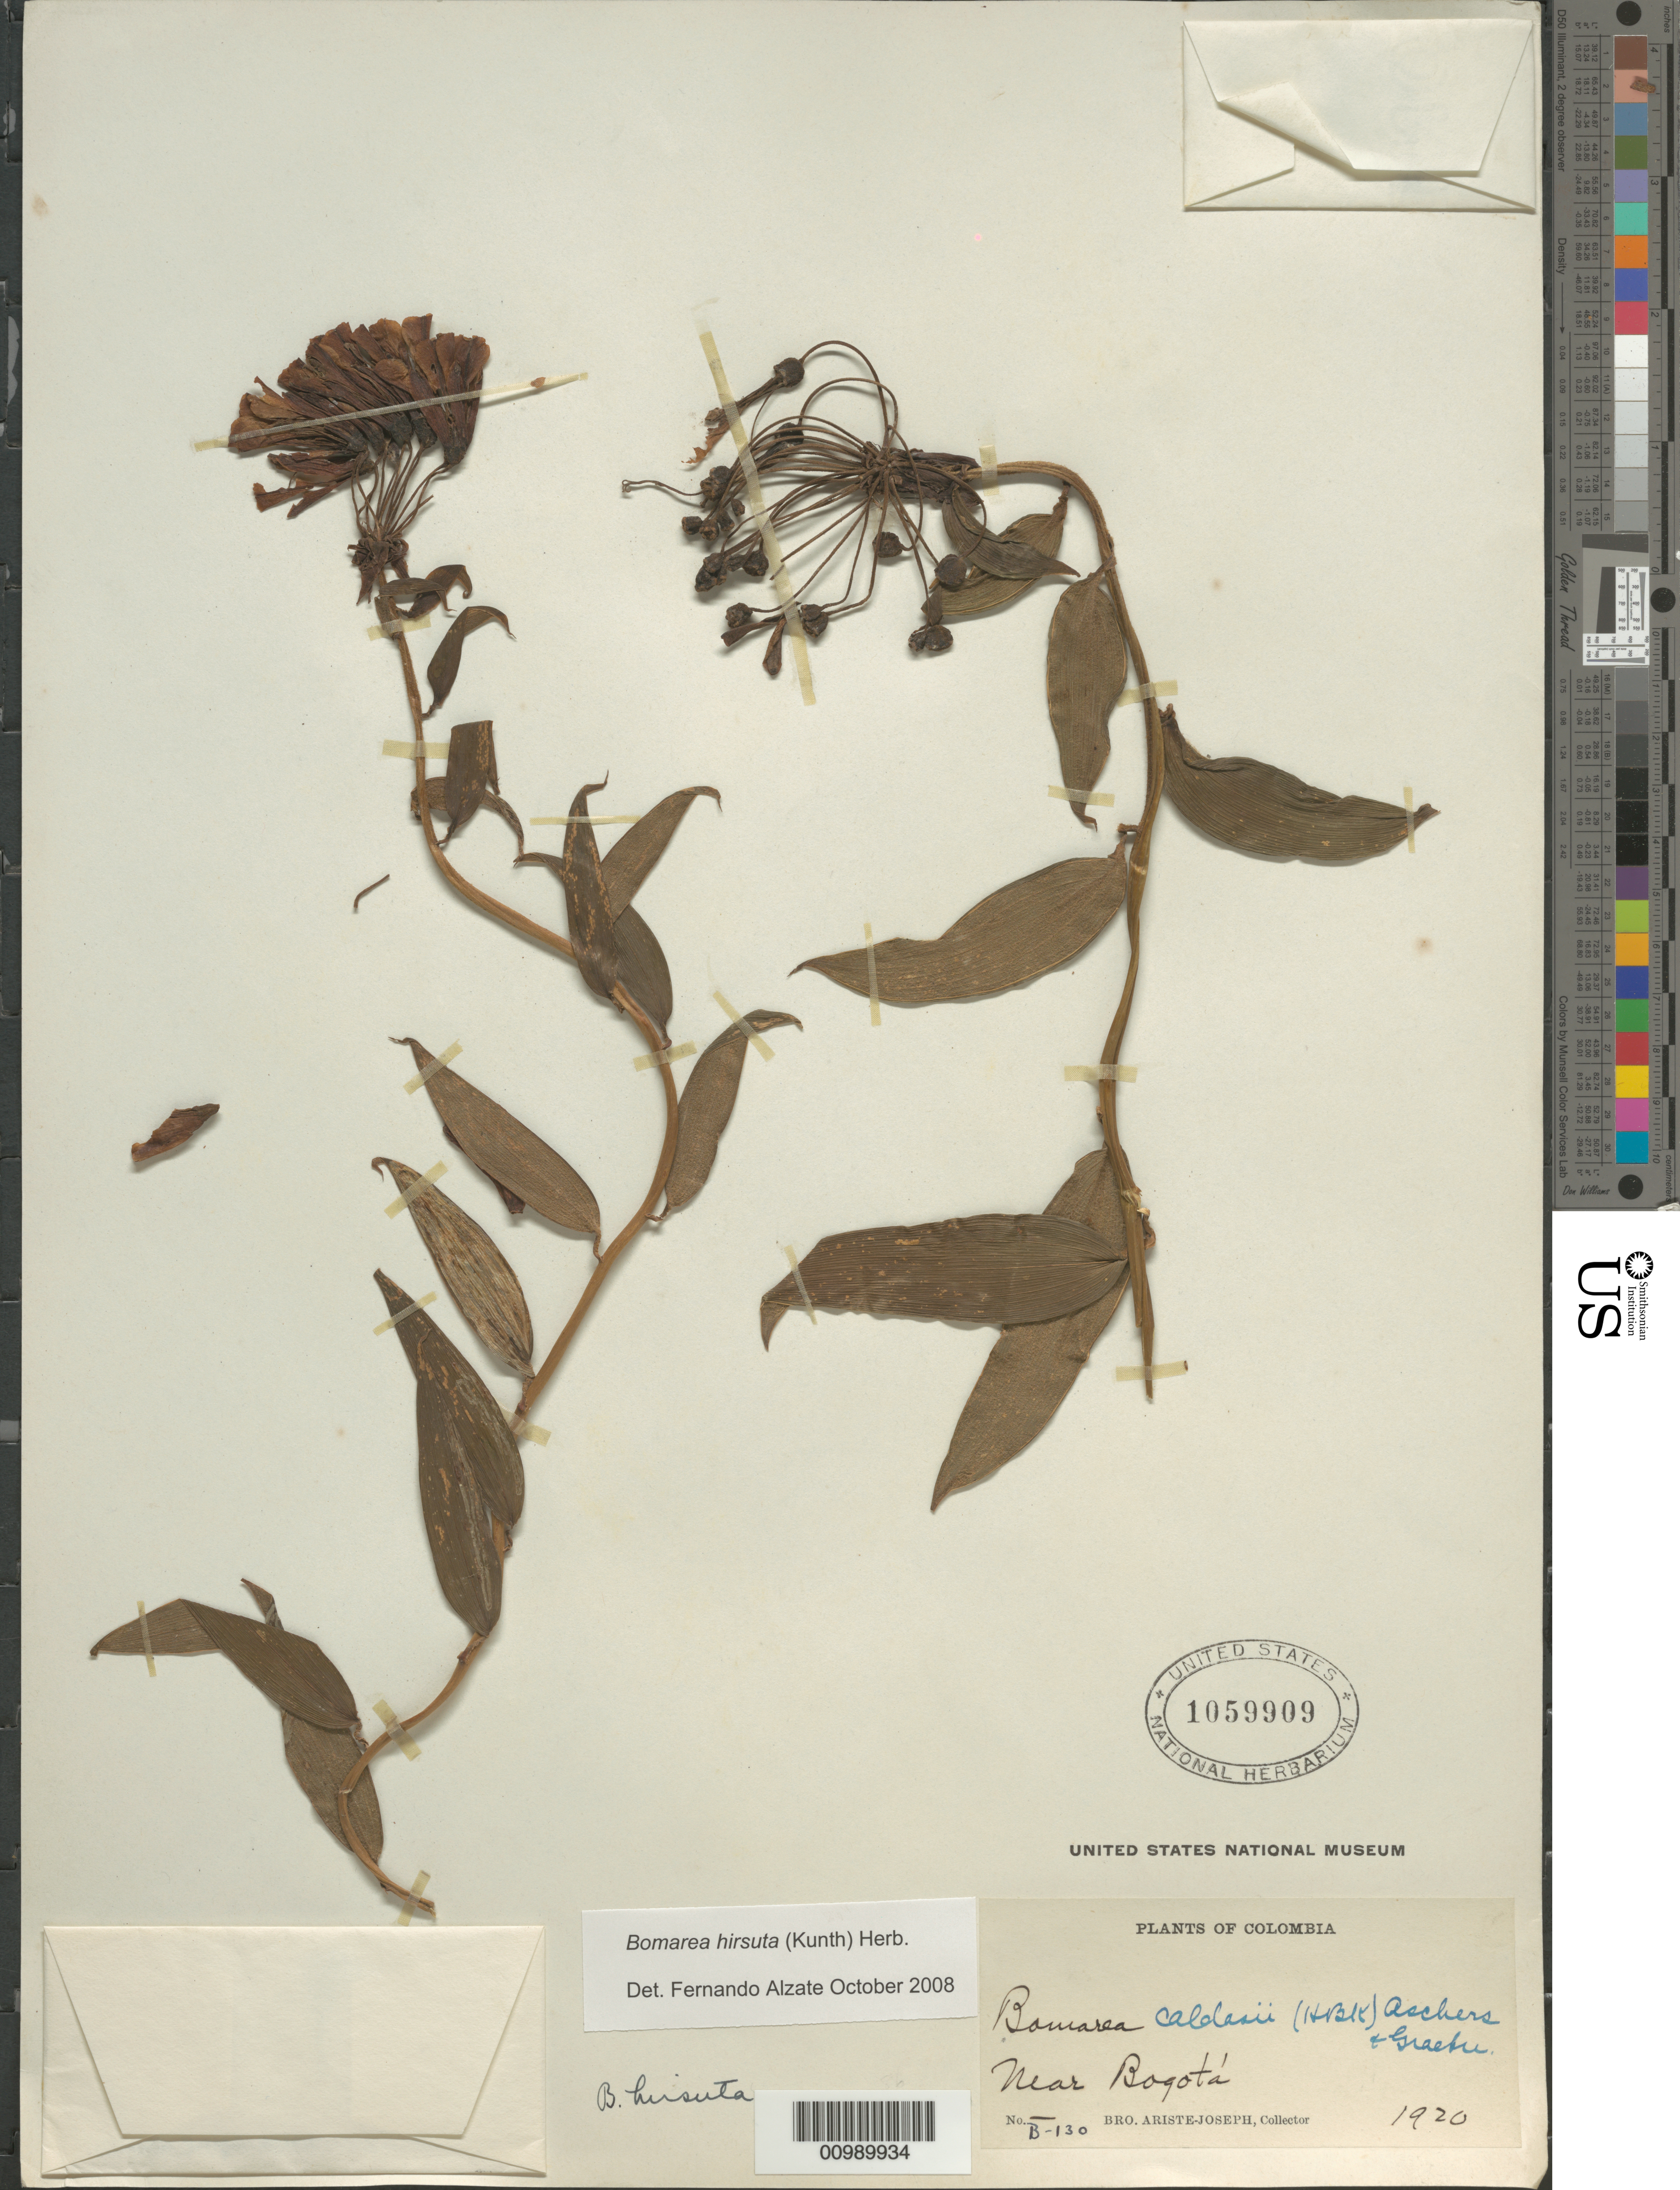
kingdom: Plantae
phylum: Tracheophyta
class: Liliopsida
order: Liliales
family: Alstroemeriaceae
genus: Bomarea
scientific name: Bomarea hirsuta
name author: (Kunth) Herb.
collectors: Bro. Ariste-Joseph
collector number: B 130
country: Colombia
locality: Near Bogota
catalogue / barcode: US 1059909